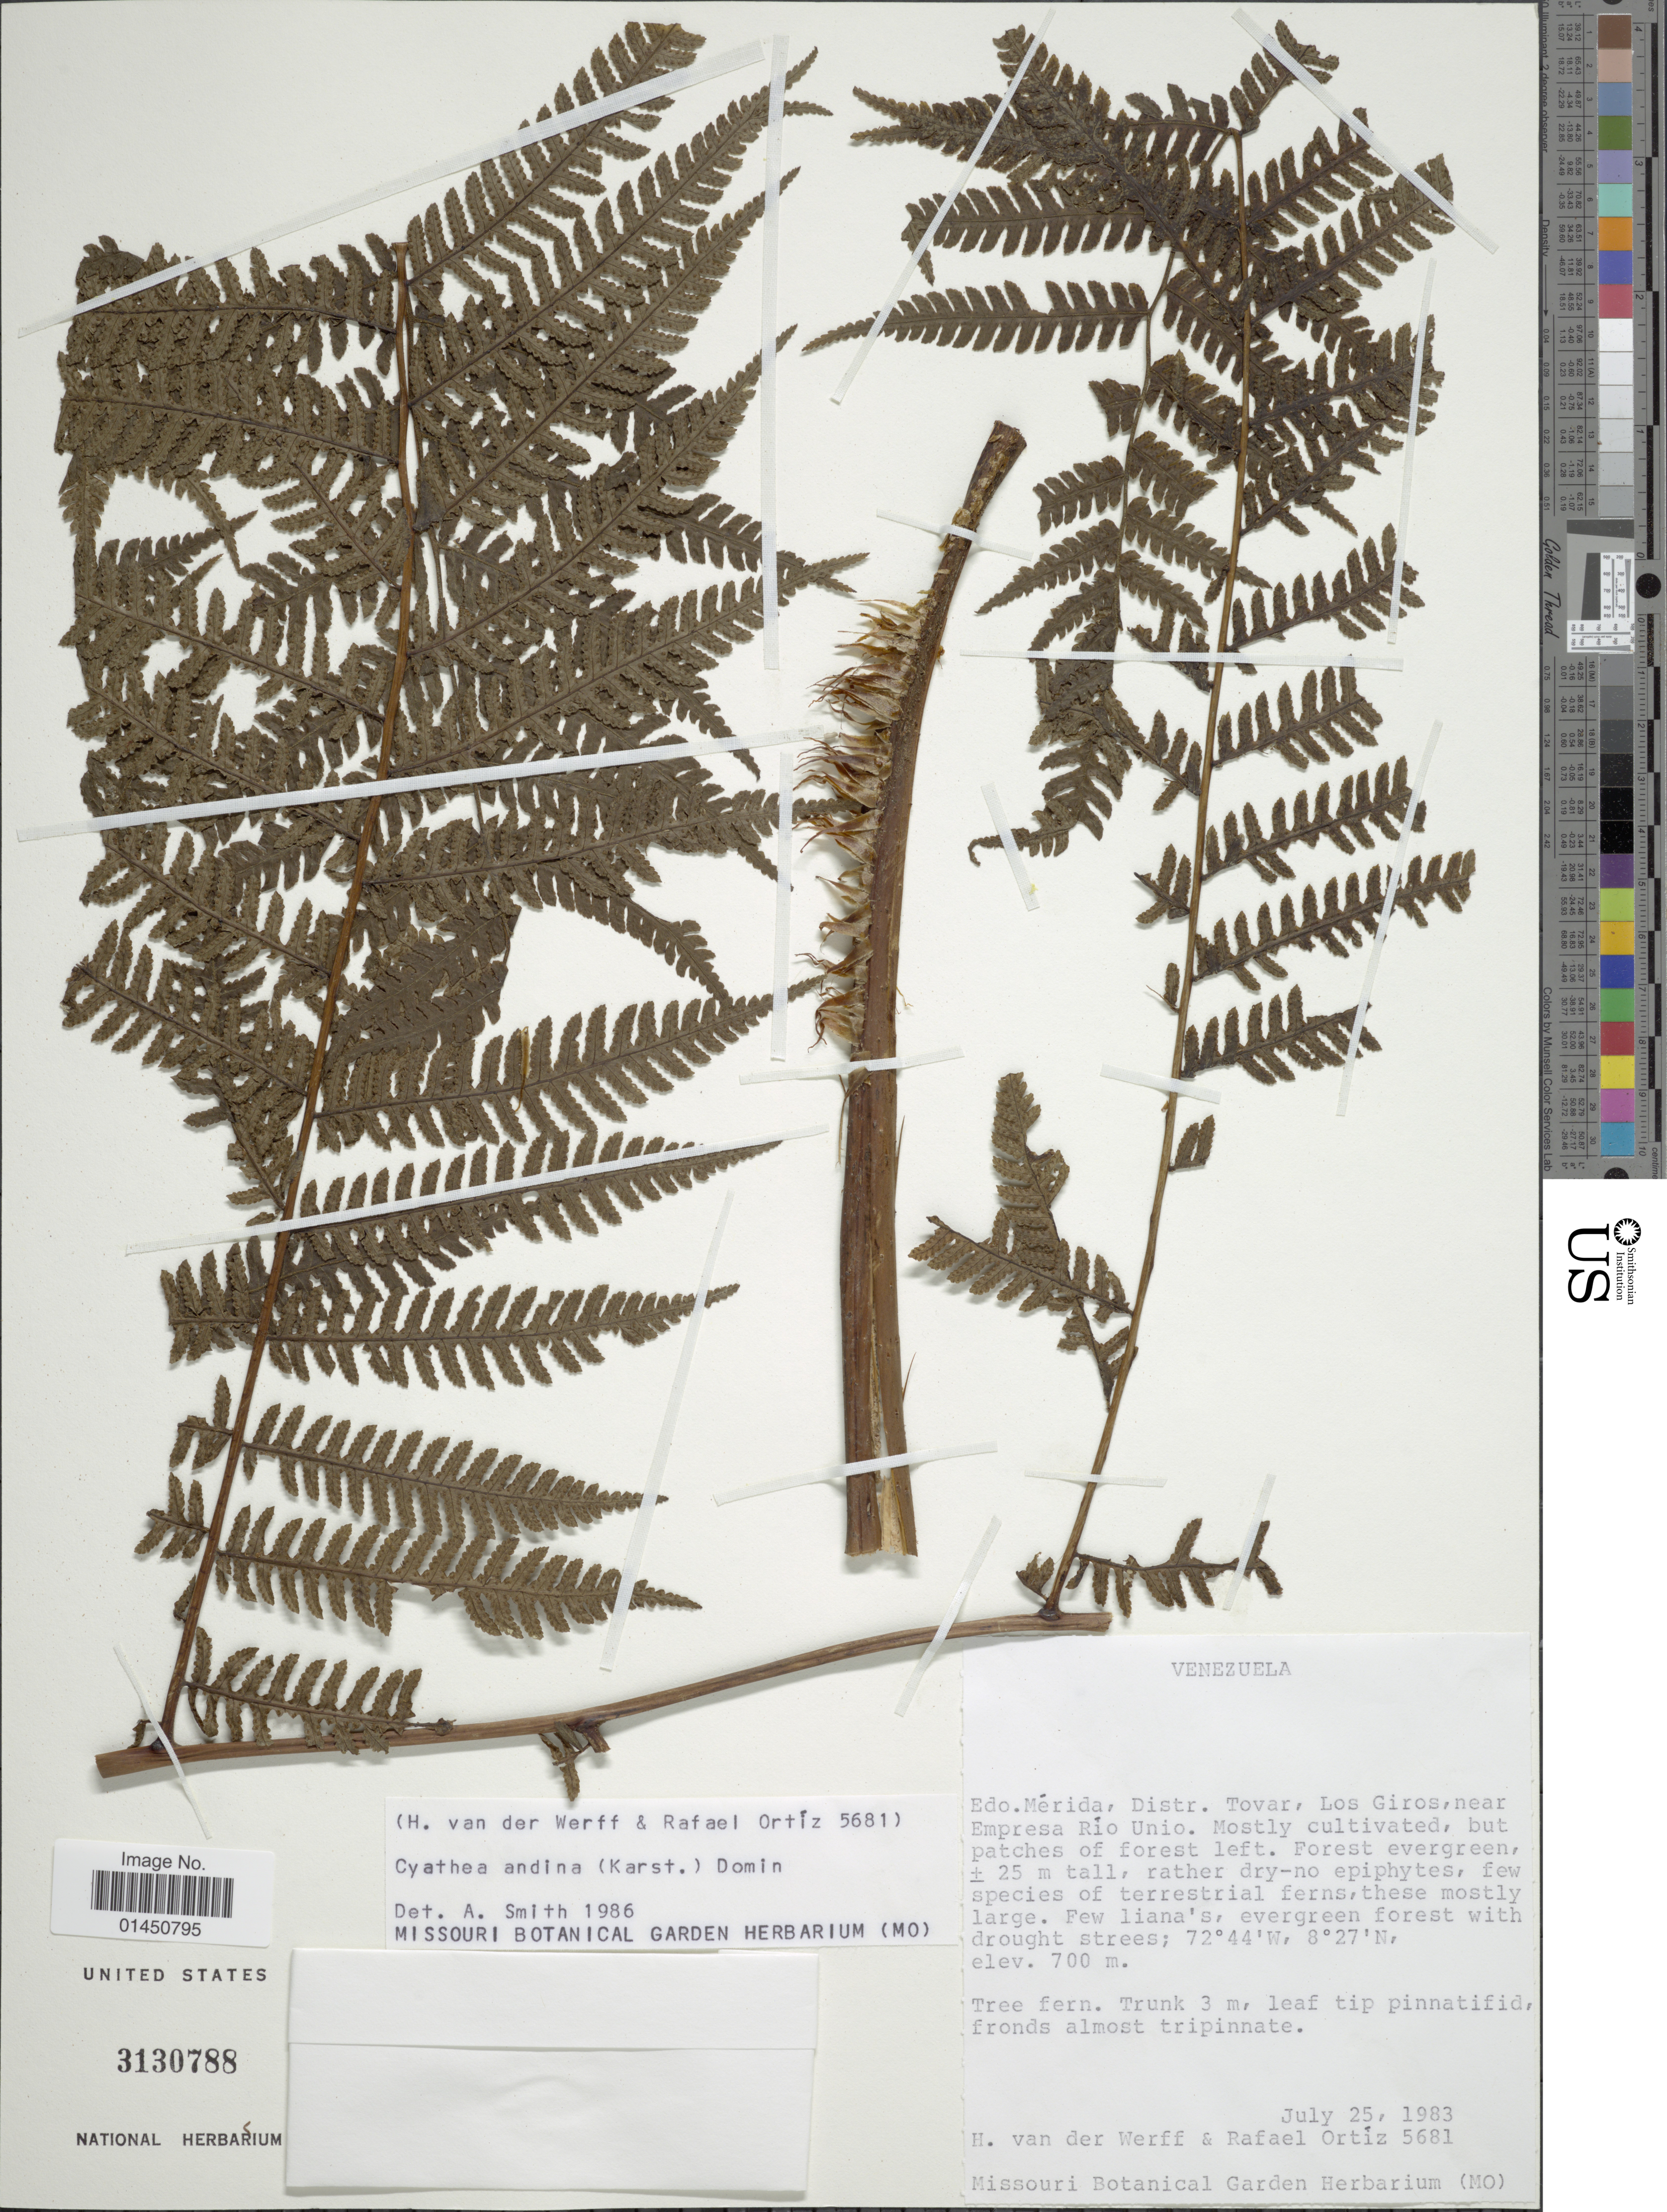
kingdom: Plantae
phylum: Tracheophyta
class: Polypodiopsida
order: Cyatheales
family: Cyatheaceae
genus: Cyathea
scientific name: Cyathea andina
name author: Domin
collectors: H. van der Werff & R. Ortiz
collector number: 5681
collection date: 1983-07-25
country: Venezuela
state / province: Mérida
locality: Distr. Tovar, Los Giros, near Empresa Rio Unio, mostly cultivated.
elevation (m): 700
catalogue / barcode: US 3130788